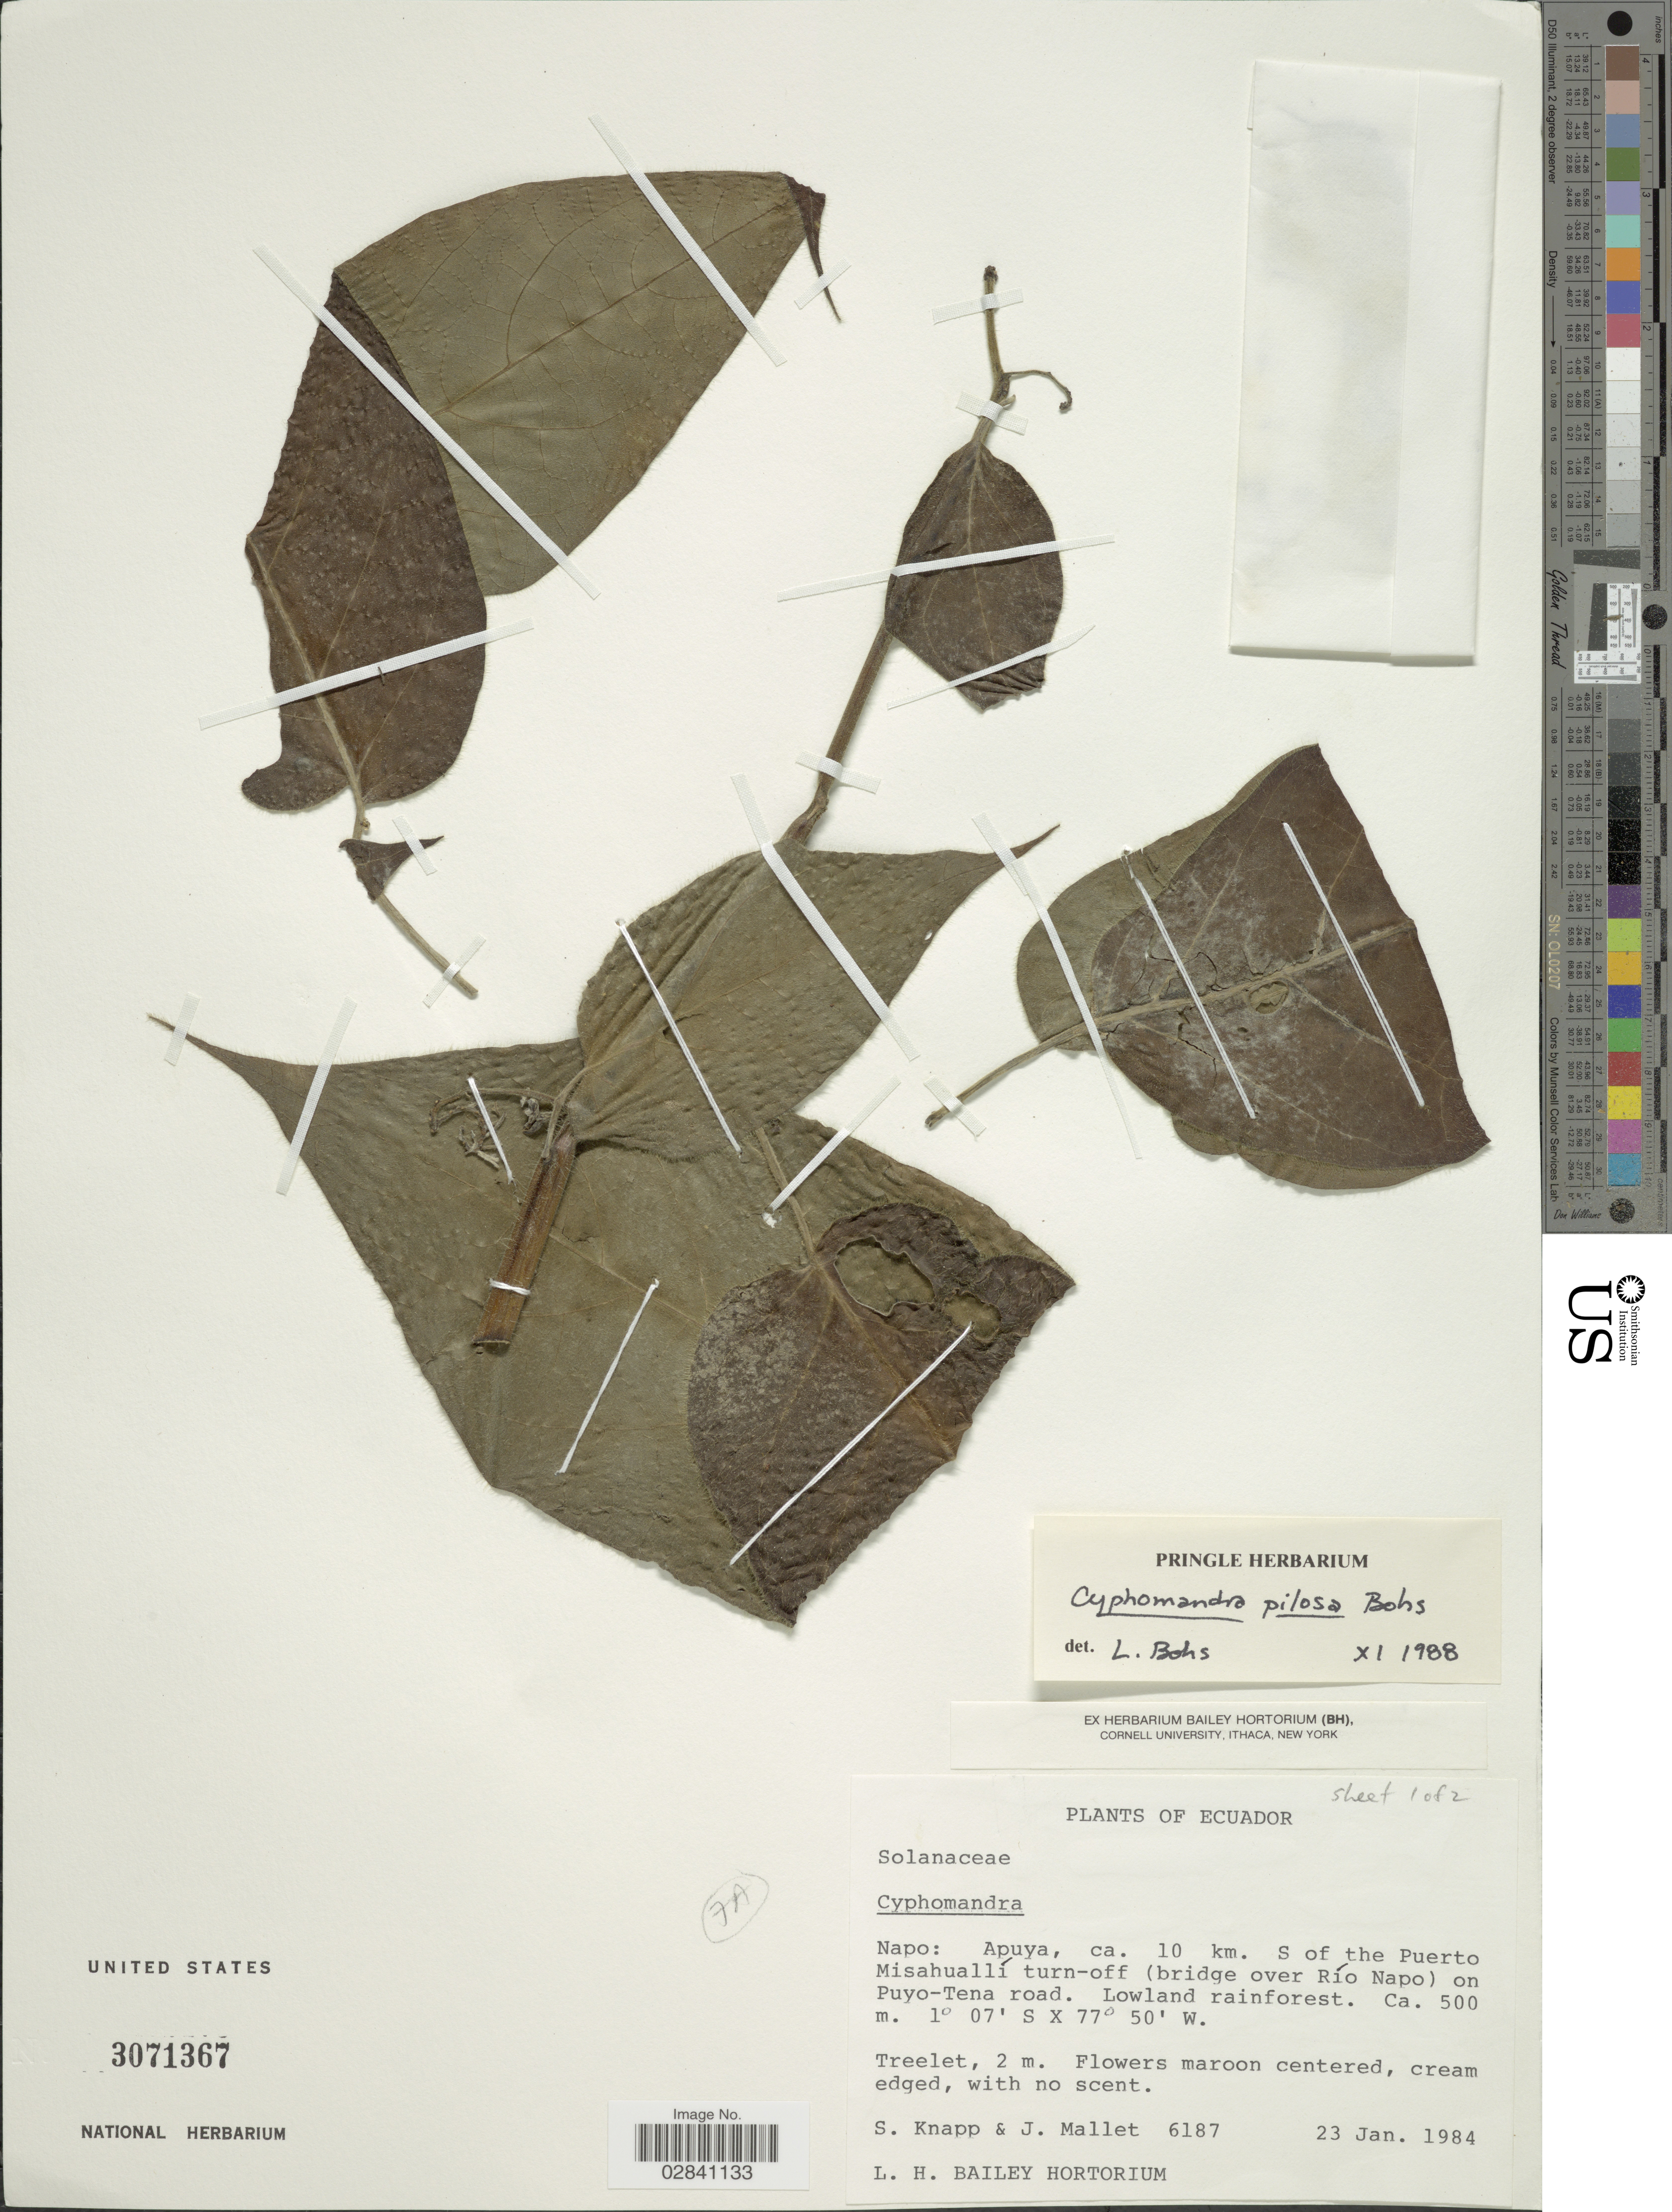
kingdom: Plantae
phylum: Tracheophyta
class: Magnoliopsida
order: Solanales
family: Solanaceae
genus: Cyphomandra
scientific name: Cyphomandra pilosa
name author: Bohs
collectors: S. Knapp & J. Mallet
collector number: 6187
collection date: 1984-01-23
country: Ecuador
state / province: Napo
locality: Apuya, ca. 10 km. S of the Puerto Misahuallí turn-off (bridge over Río Napo) on Puyo-Tena road.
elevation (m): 500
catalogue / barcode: US 3071367